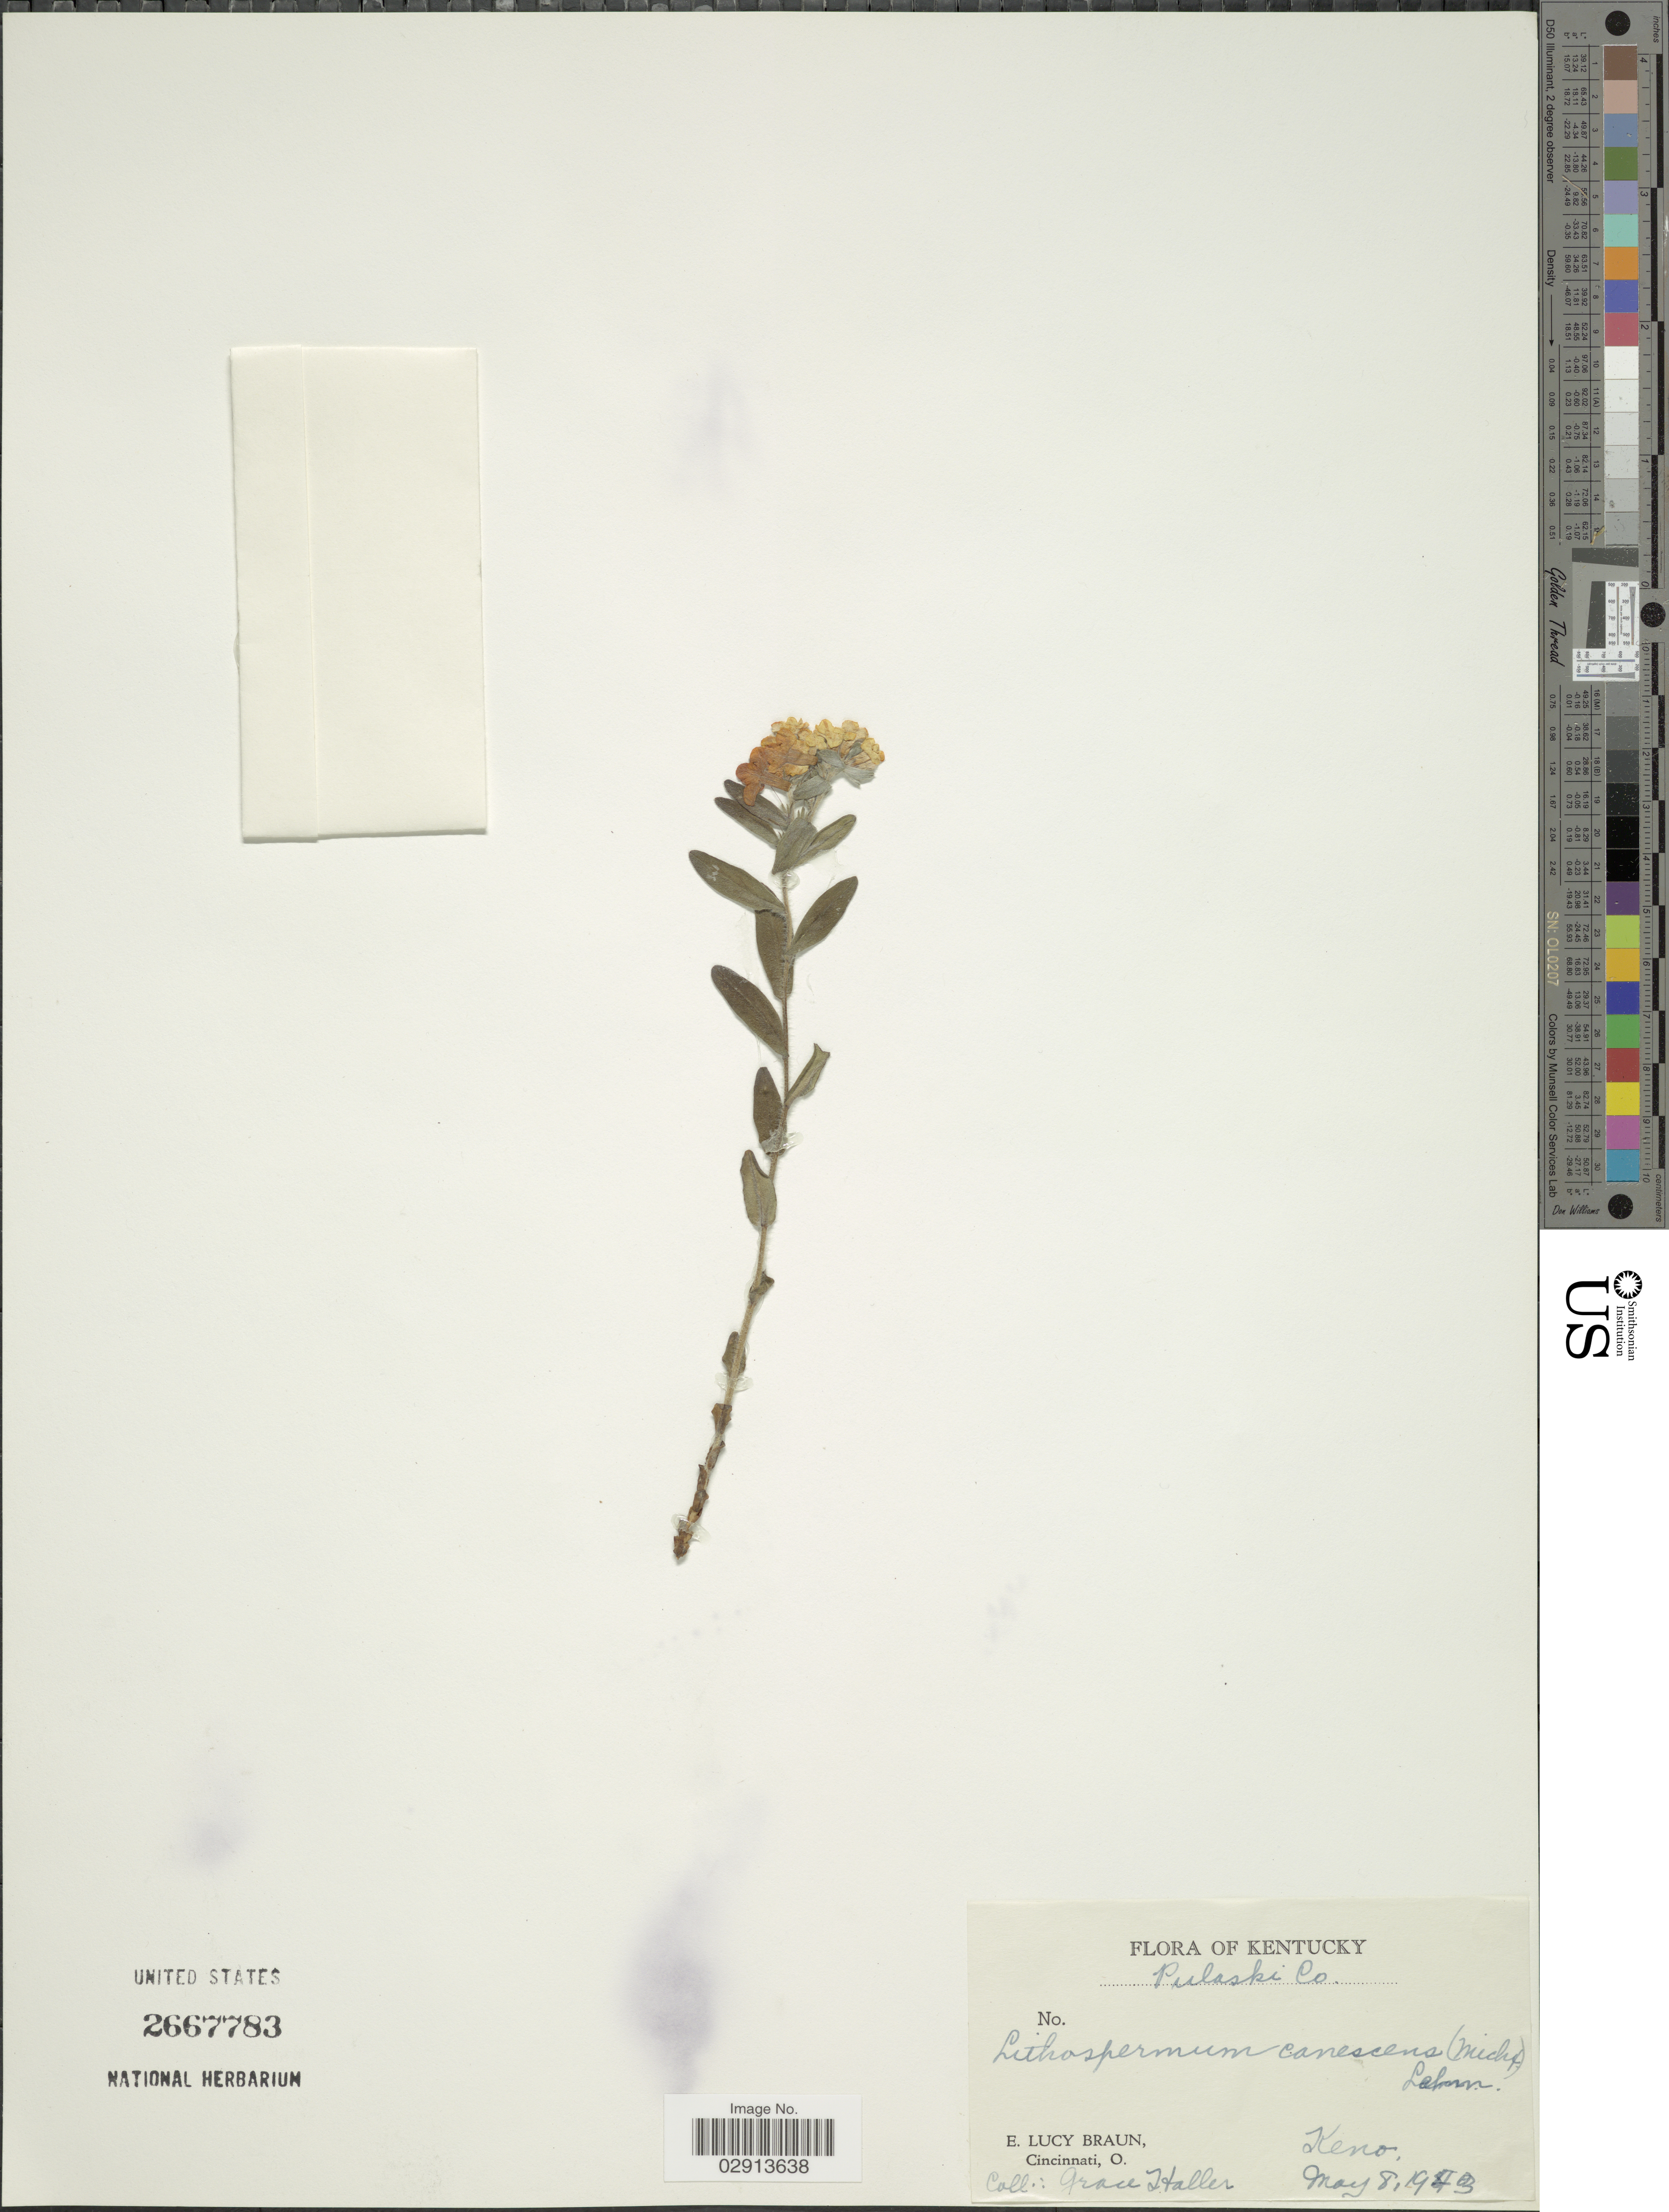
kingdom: Plantae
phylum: Tracheophyta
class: Magnoliopsida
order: Boraginales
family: Boraginaceae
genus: Lithospermum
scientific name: Lithospermum canescens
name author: (Michx.) Lehm.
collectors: G. Haller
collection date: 1943-05-08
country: United States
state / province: Kentucky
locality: Pulashki Co. Keno.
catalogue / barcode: US 2667783